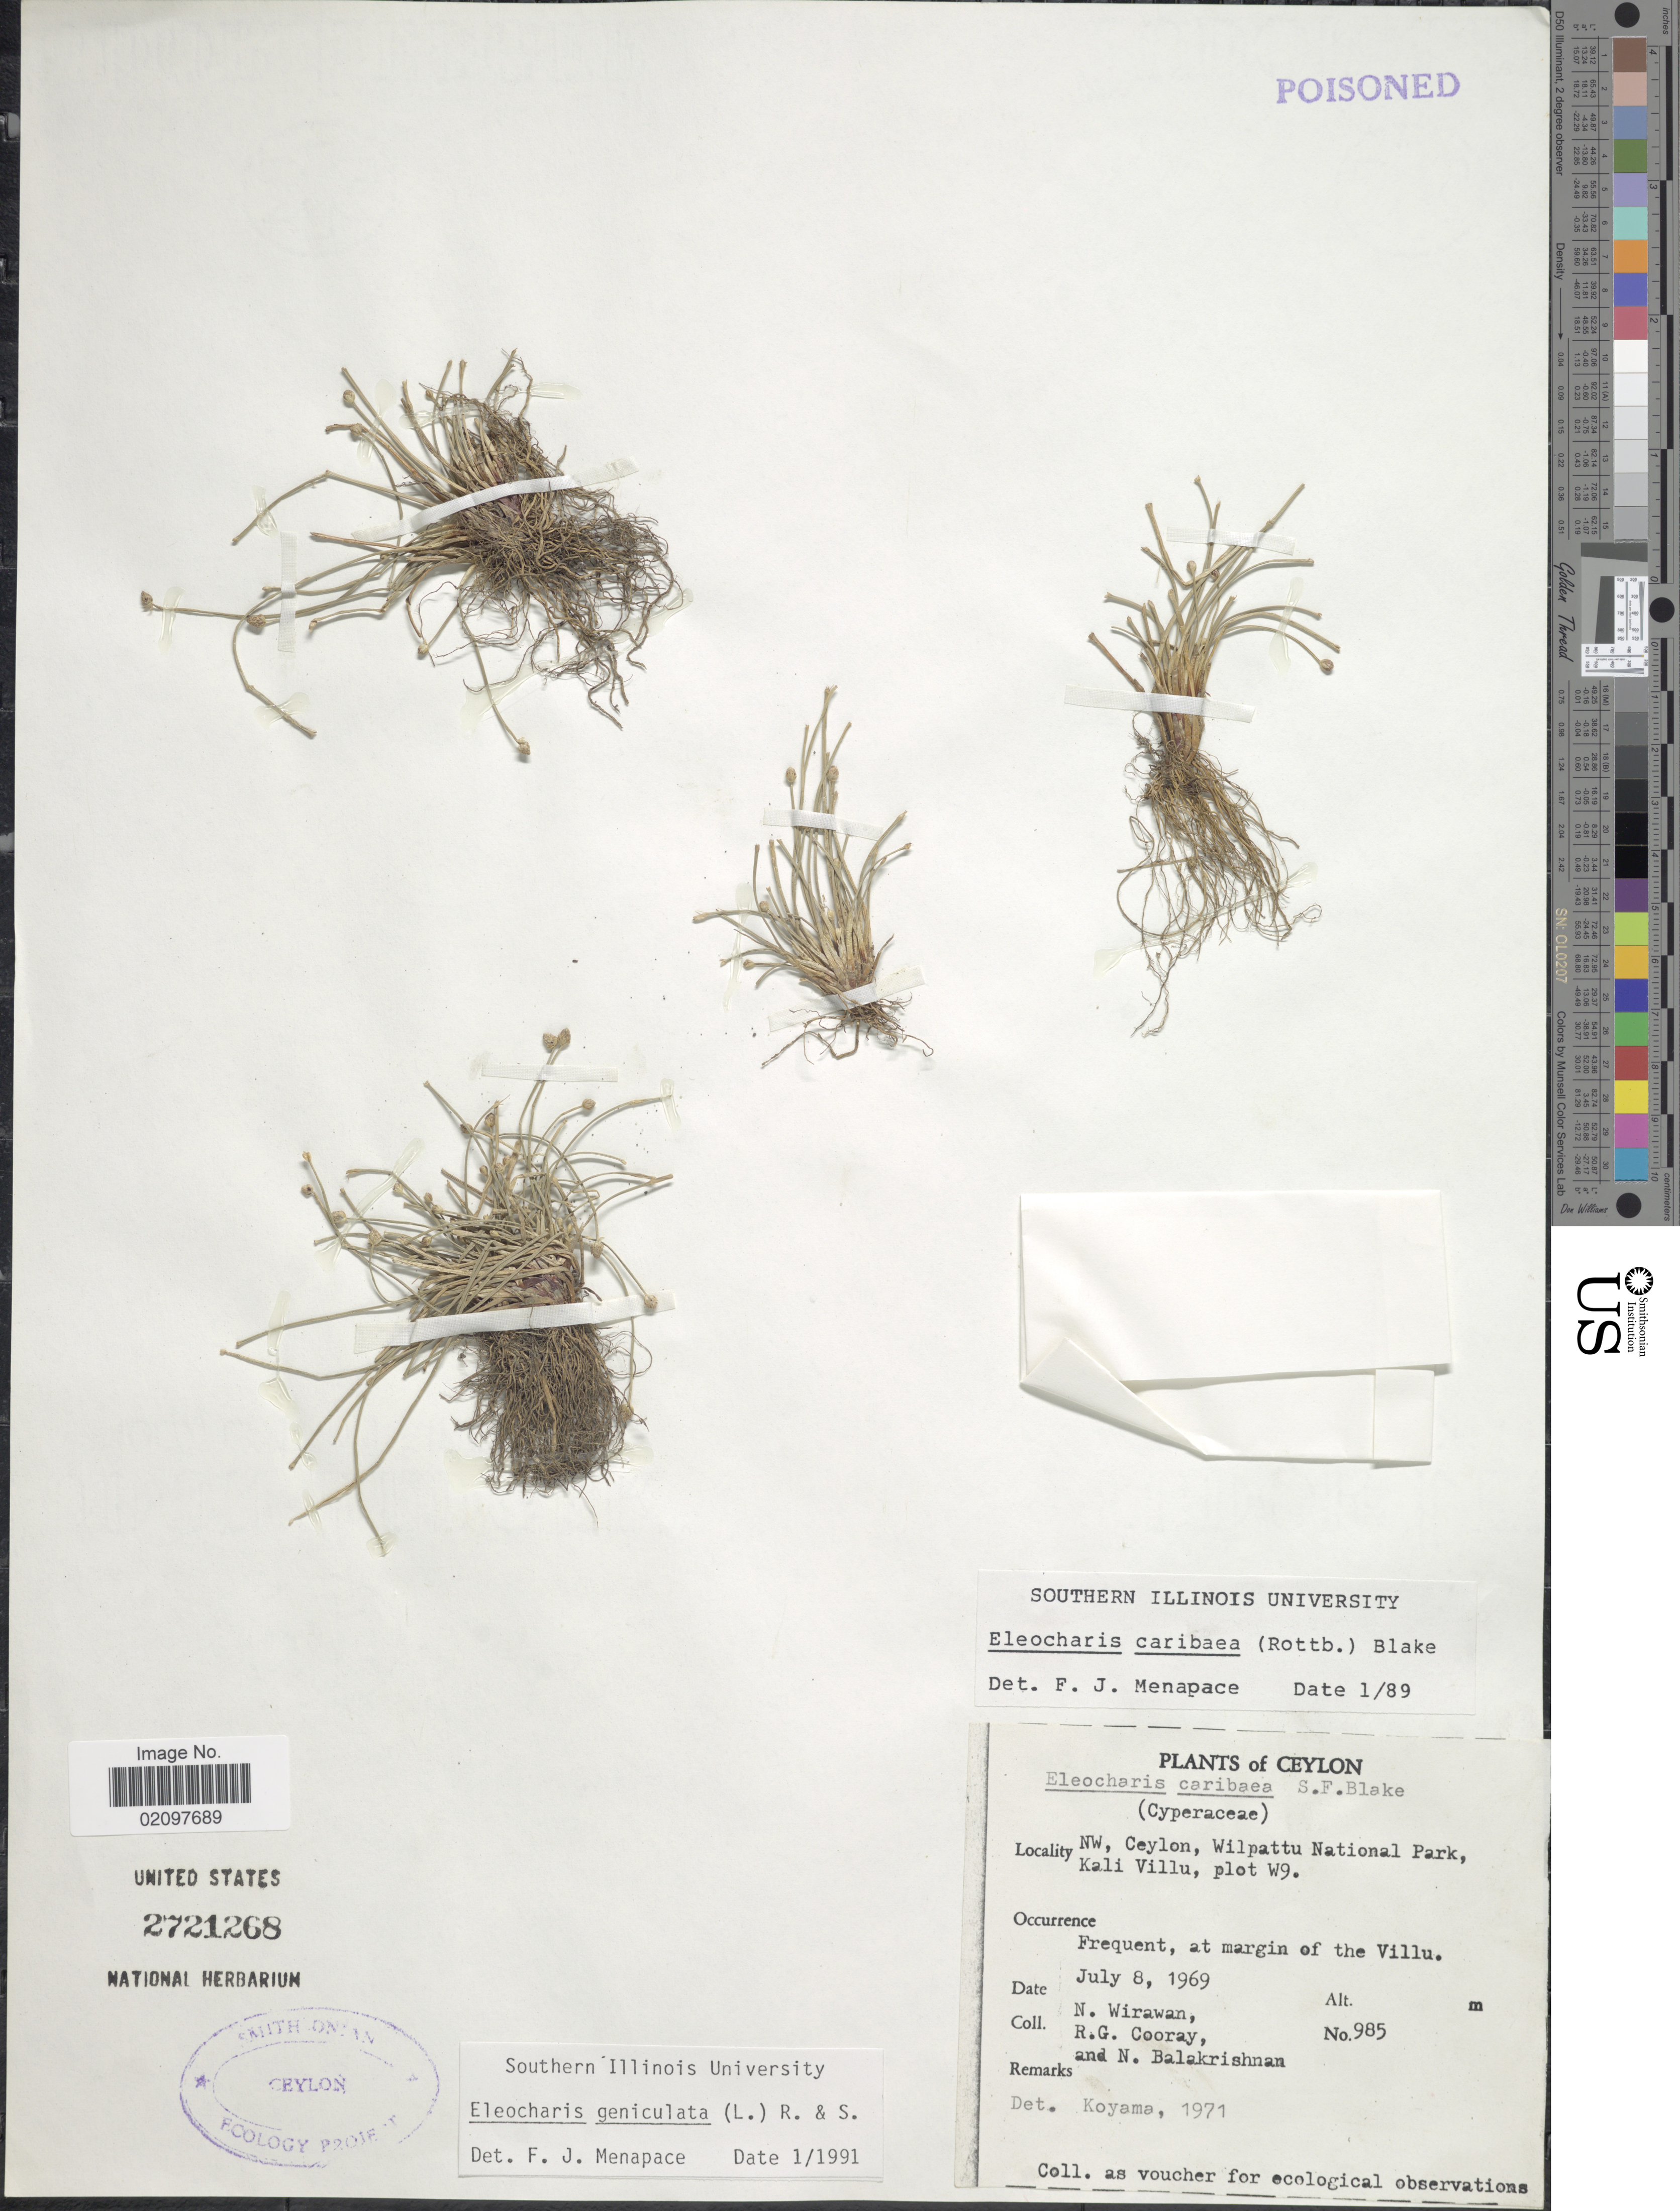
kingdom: Plantae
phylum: Tracheophyta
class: Liliopsida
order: Poales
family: Cyperaceae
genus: Eleocharis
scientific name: Eleocharis geniculata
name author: (L.) Roem. & Schult.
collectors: N. Wirawan, R. Cooray & N. Balakrishnan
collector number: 985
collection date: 1969-07-08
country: Sri Lanka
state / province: North Western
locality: Ceylon. NW, Ceylon, Wilpattu National Park, Kali Villu, plot W9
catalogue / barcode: US 2721268